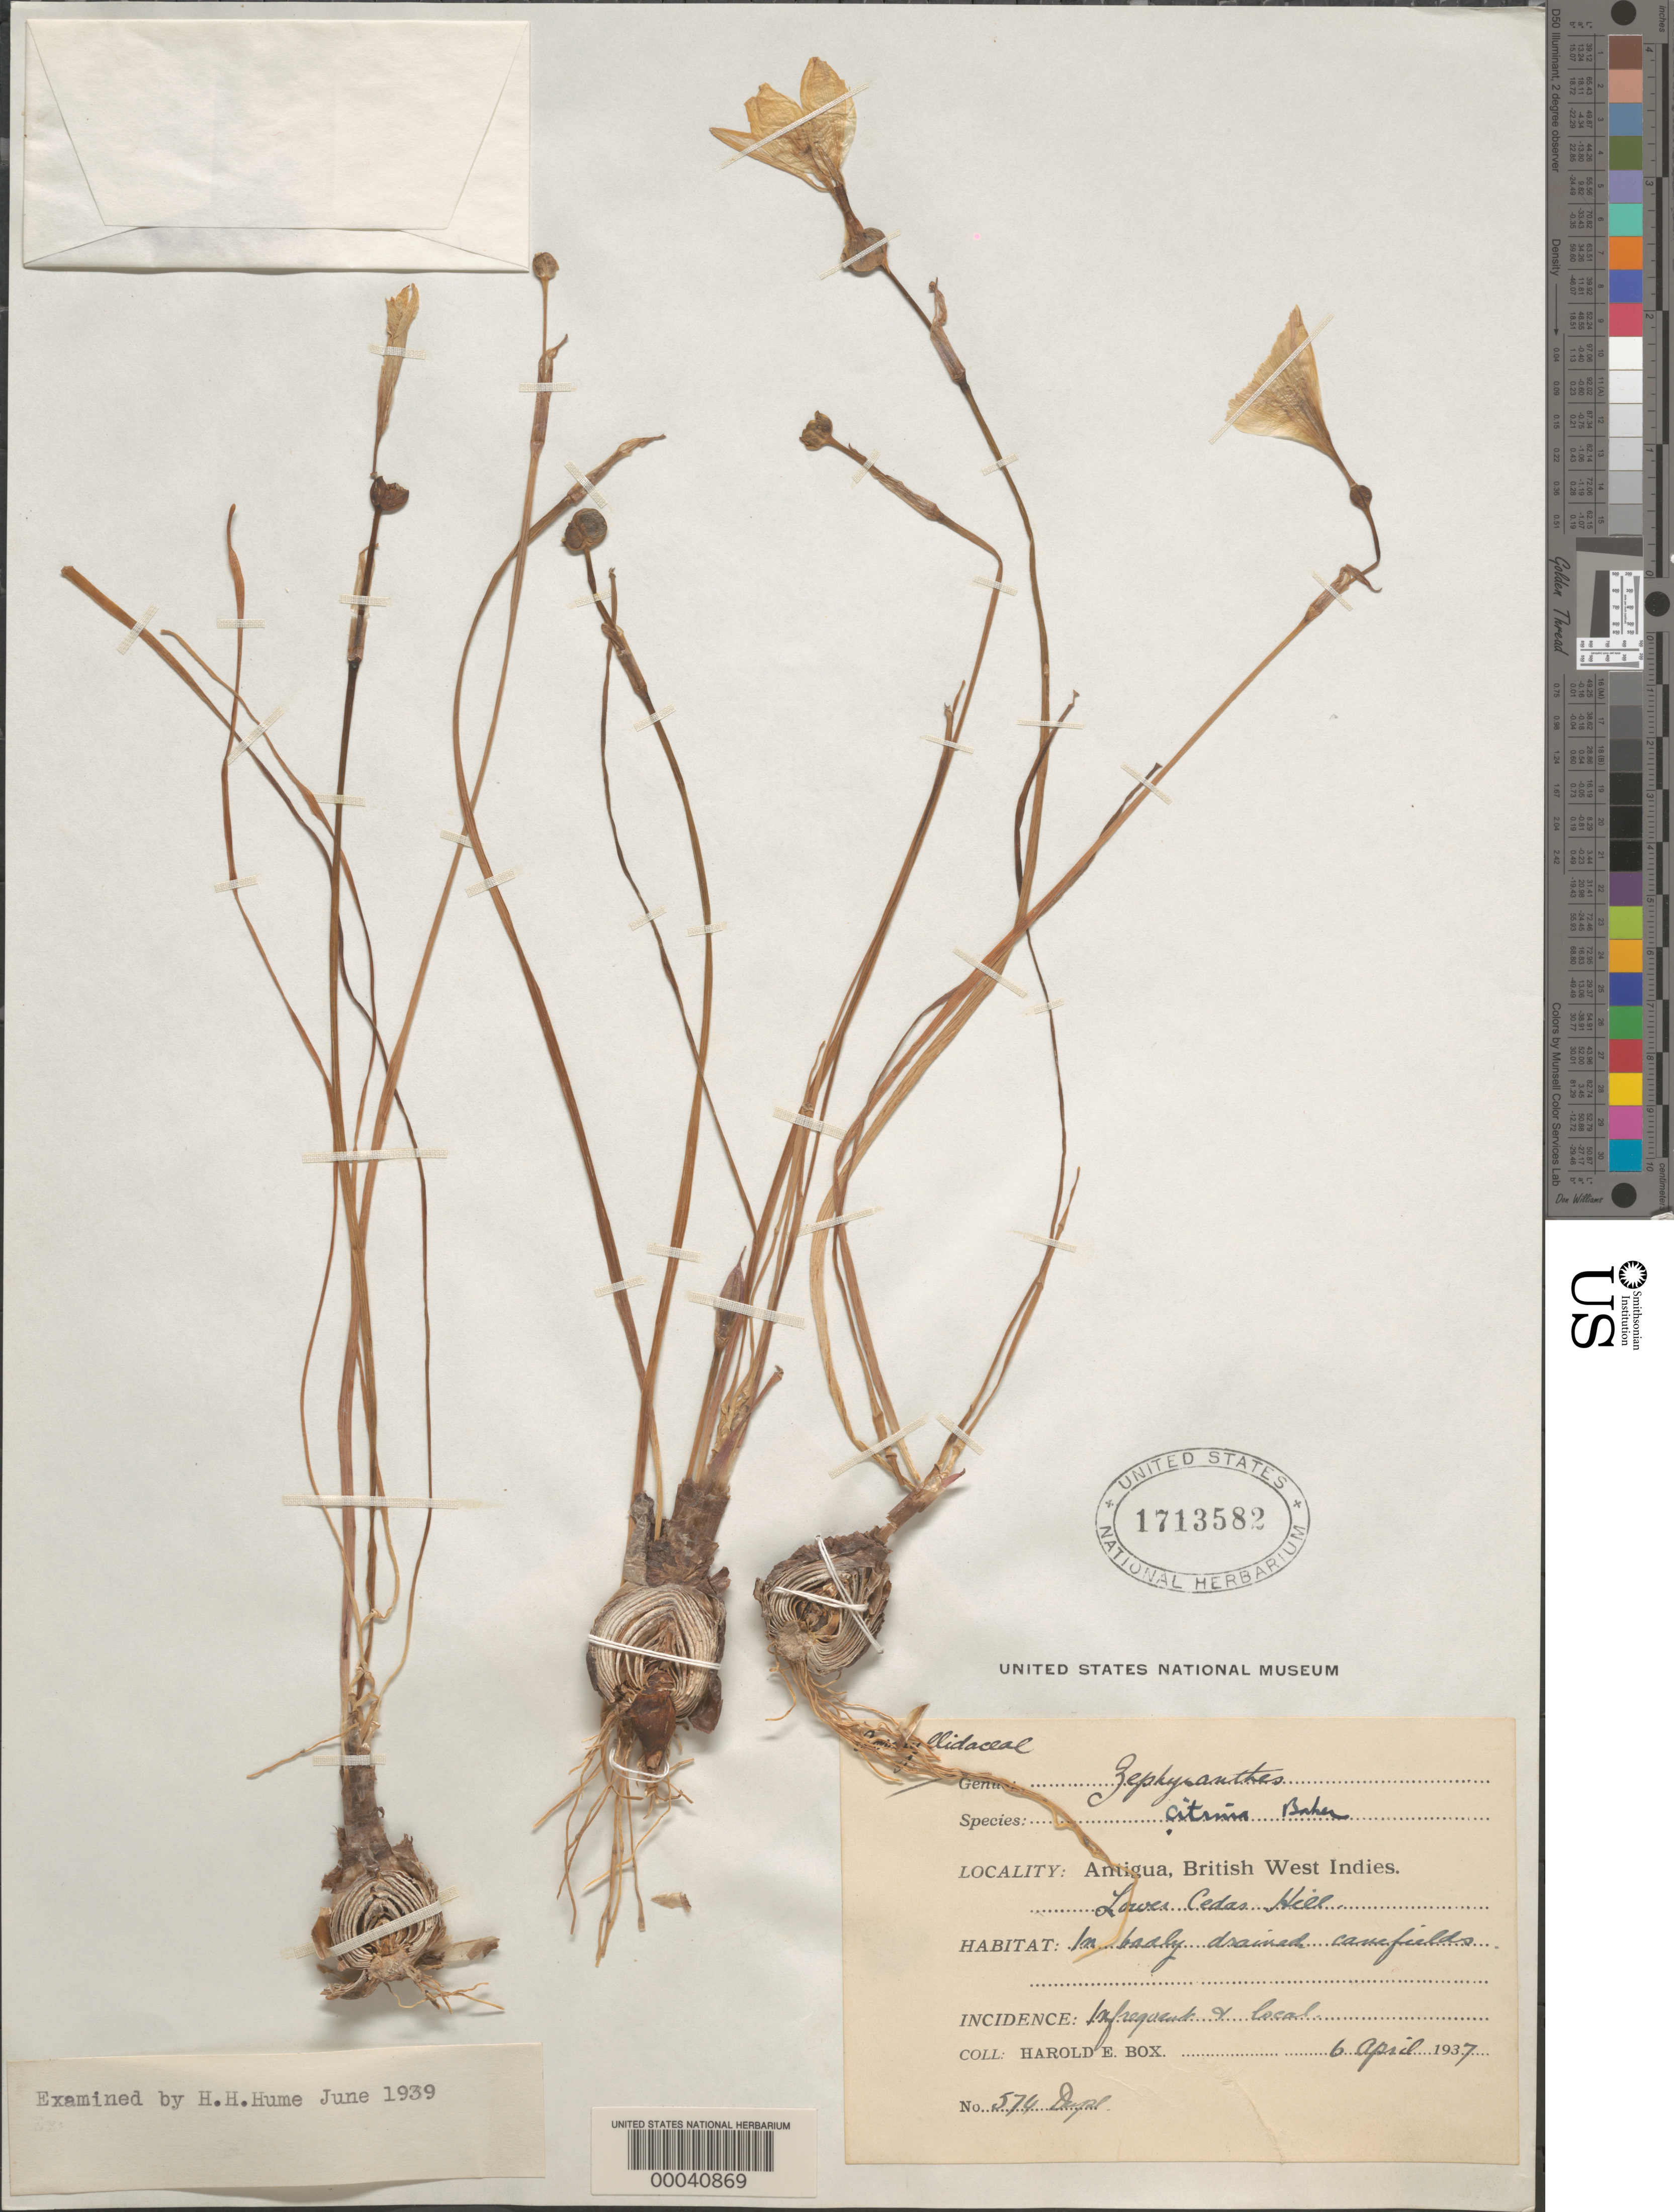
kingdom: Plantae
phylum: Tracheophyta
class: Liliopsida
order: Asparagales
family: Amaryllidaceae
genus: Zephyranthes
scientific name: Zephyranthes citrina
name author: Baker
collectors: H. E. Box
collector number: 574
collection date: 1937-04-06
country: Antigua and Barbuda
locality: Lower Cedar Hill.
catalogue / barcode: US 1713582